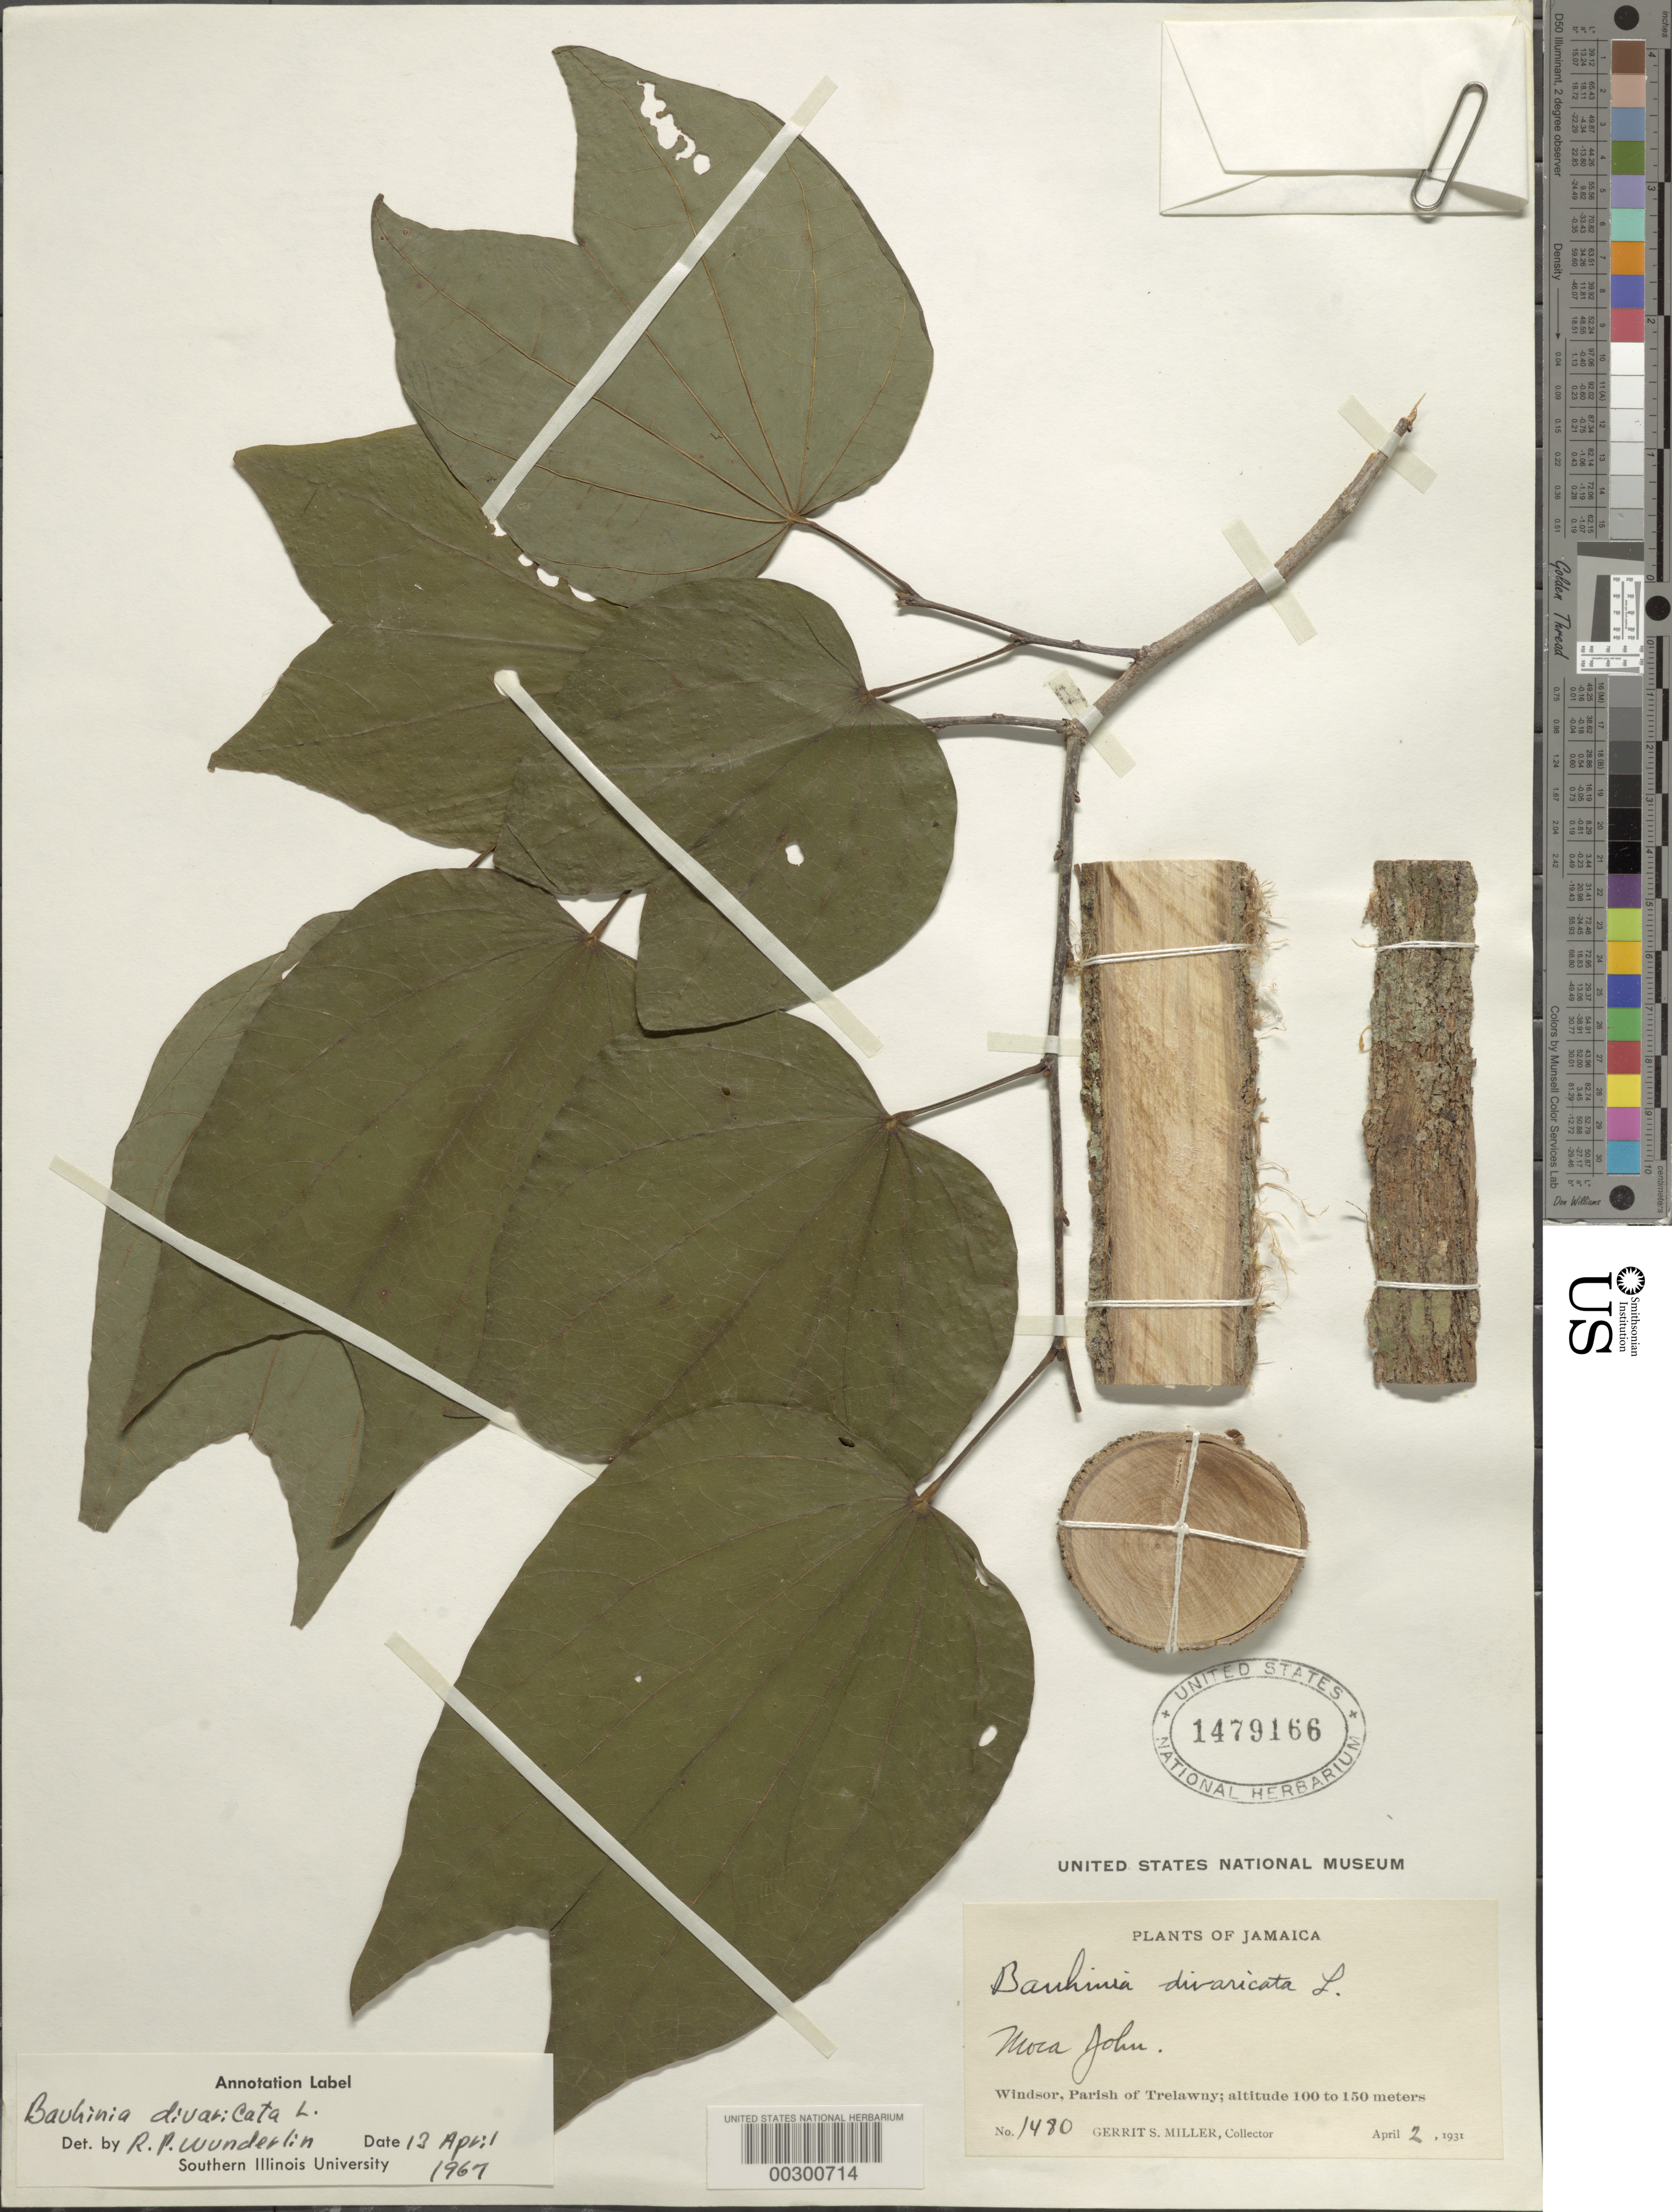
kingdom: Plantae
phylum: Tracheophyta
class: Magnoliopsida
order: Fabales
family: Fabaceae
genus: Bauhinia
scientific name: Bauhinia divaricata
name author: L.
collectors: G. S. Miller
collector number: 1480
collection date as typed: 02 Apr 1931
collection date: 1931-04-02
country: Jamaica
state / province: Trelawny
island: Greater Antilles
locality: Windsor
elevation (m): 100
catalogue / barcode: US 1479166